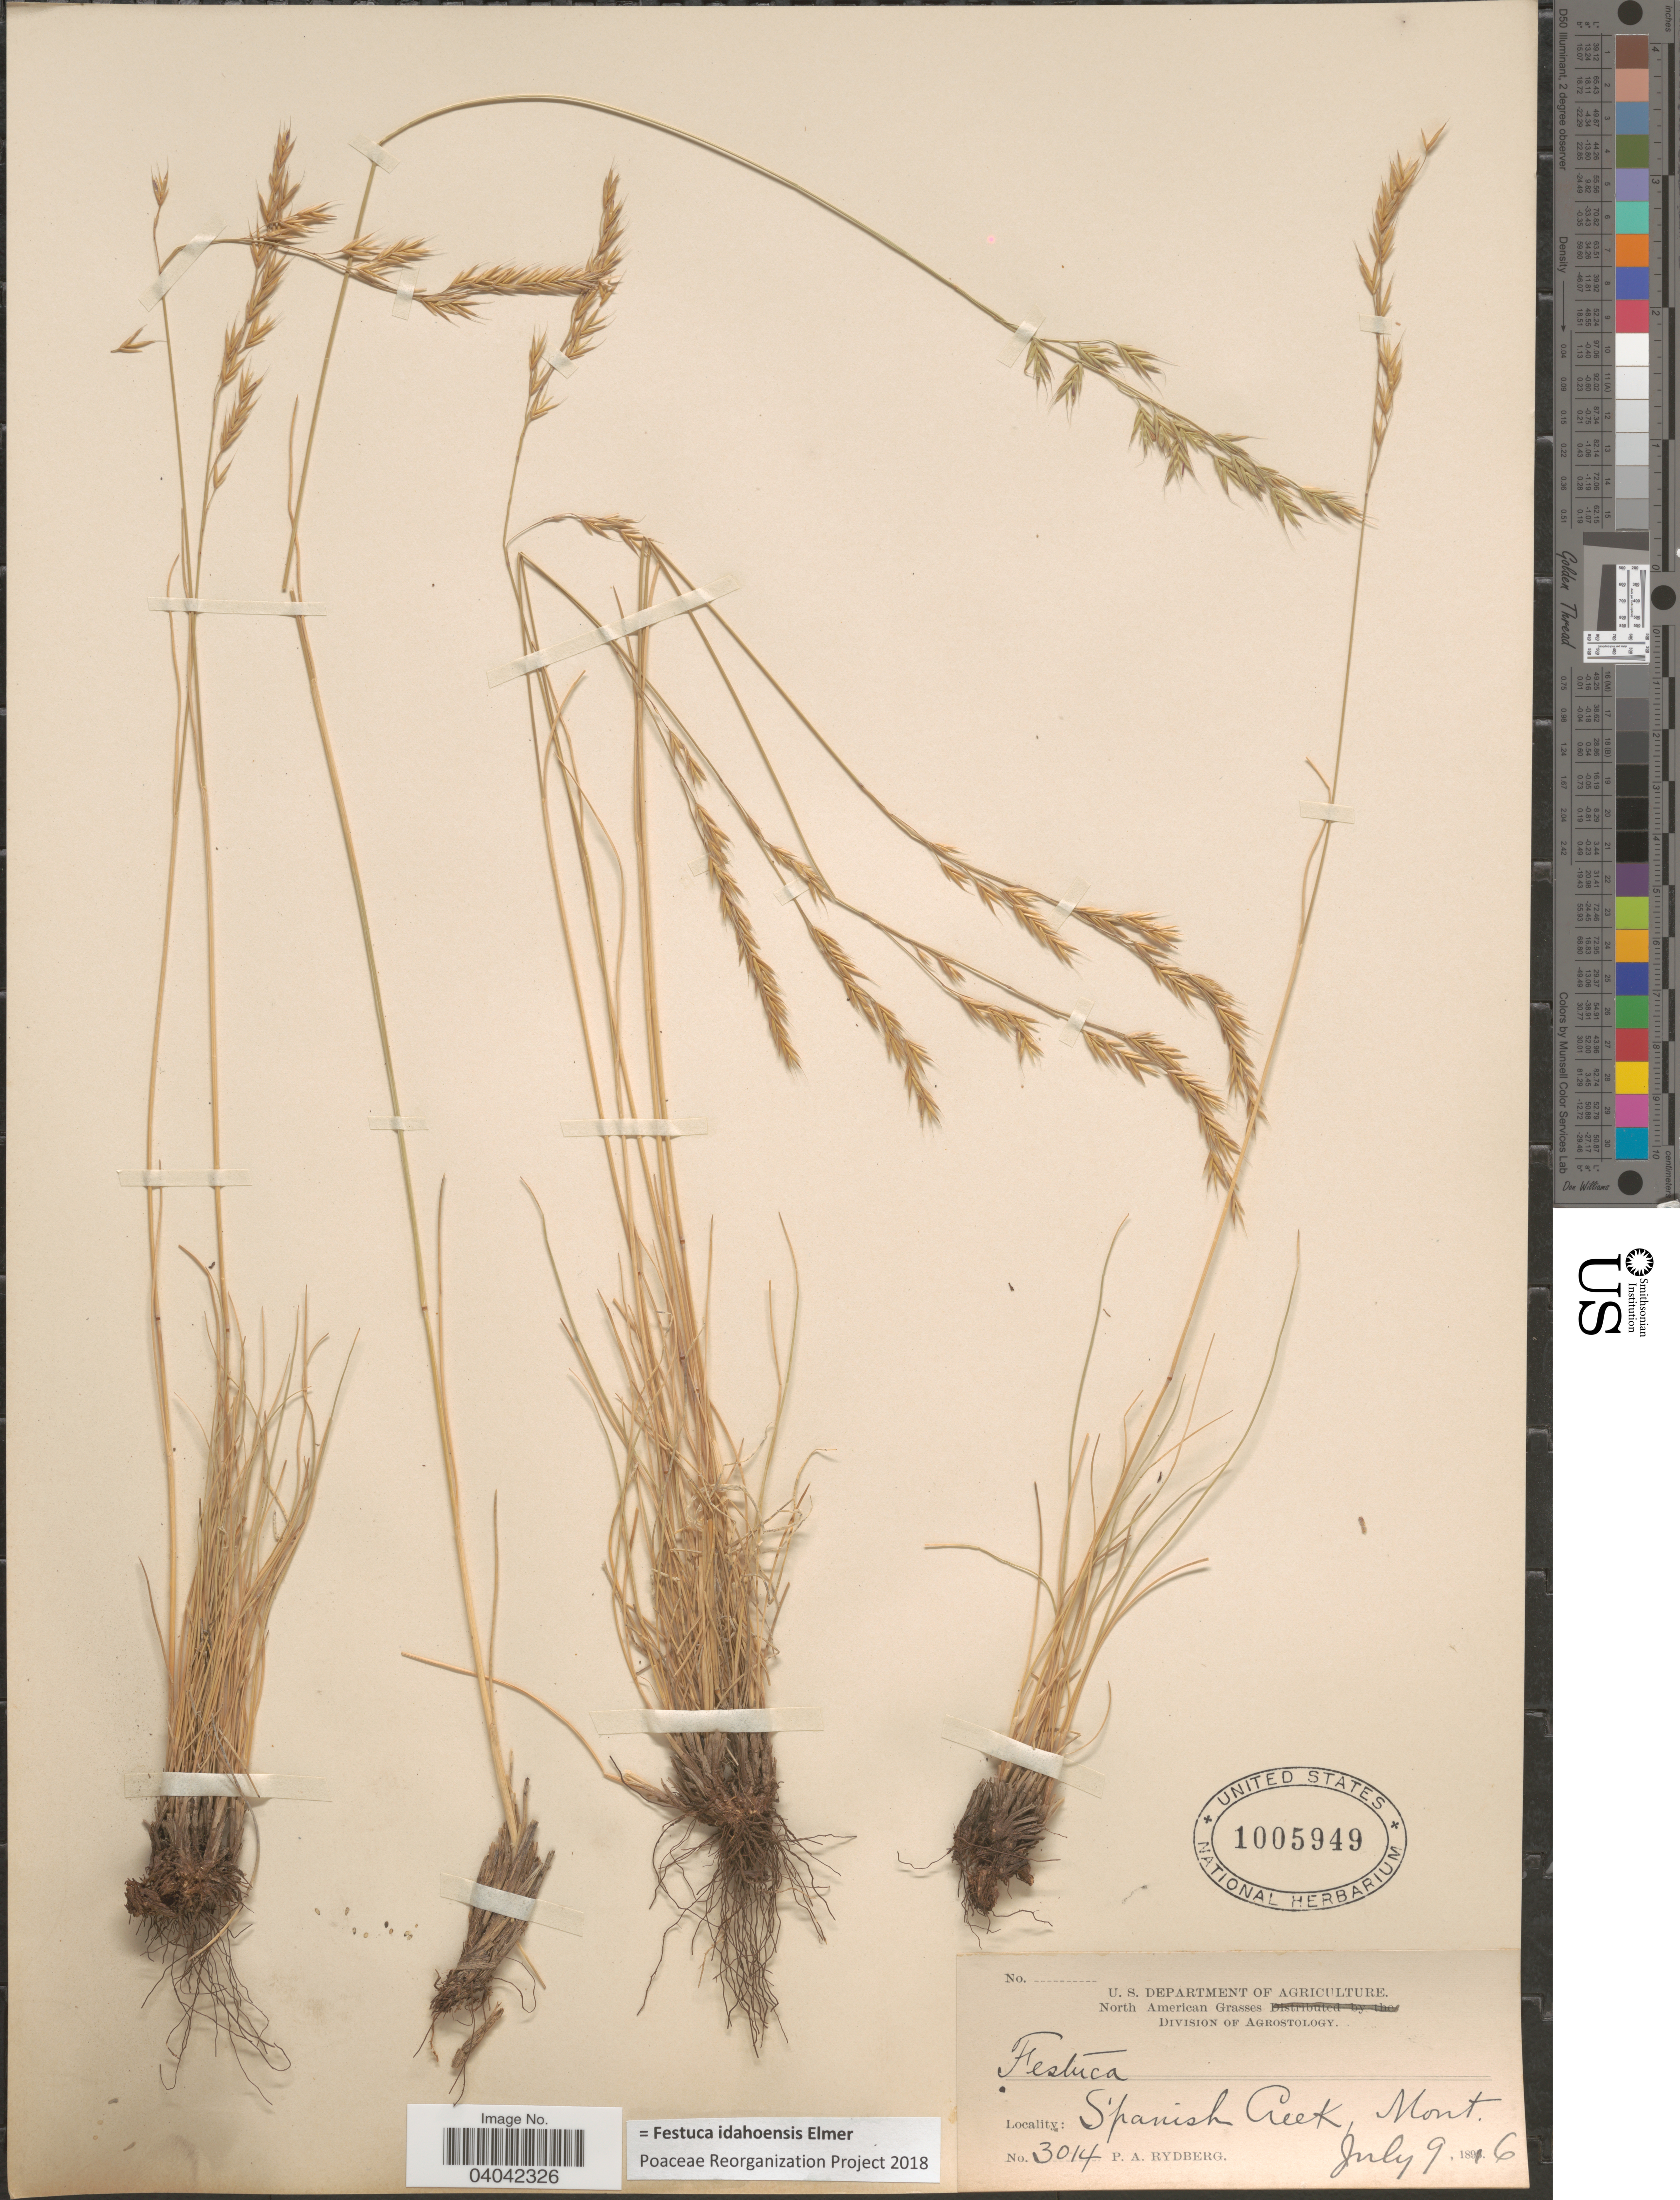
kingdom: Plantae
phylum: Tracheophyta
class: Liliopsida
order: Poales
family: Poaceae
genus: Festuca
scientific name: Festuca idahoensis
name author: Elmer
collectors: P. A. Rydberg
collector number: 3014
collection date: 1816-07-09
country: United States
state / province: Montana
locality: Spanish Creek.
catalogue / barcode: US 1005949